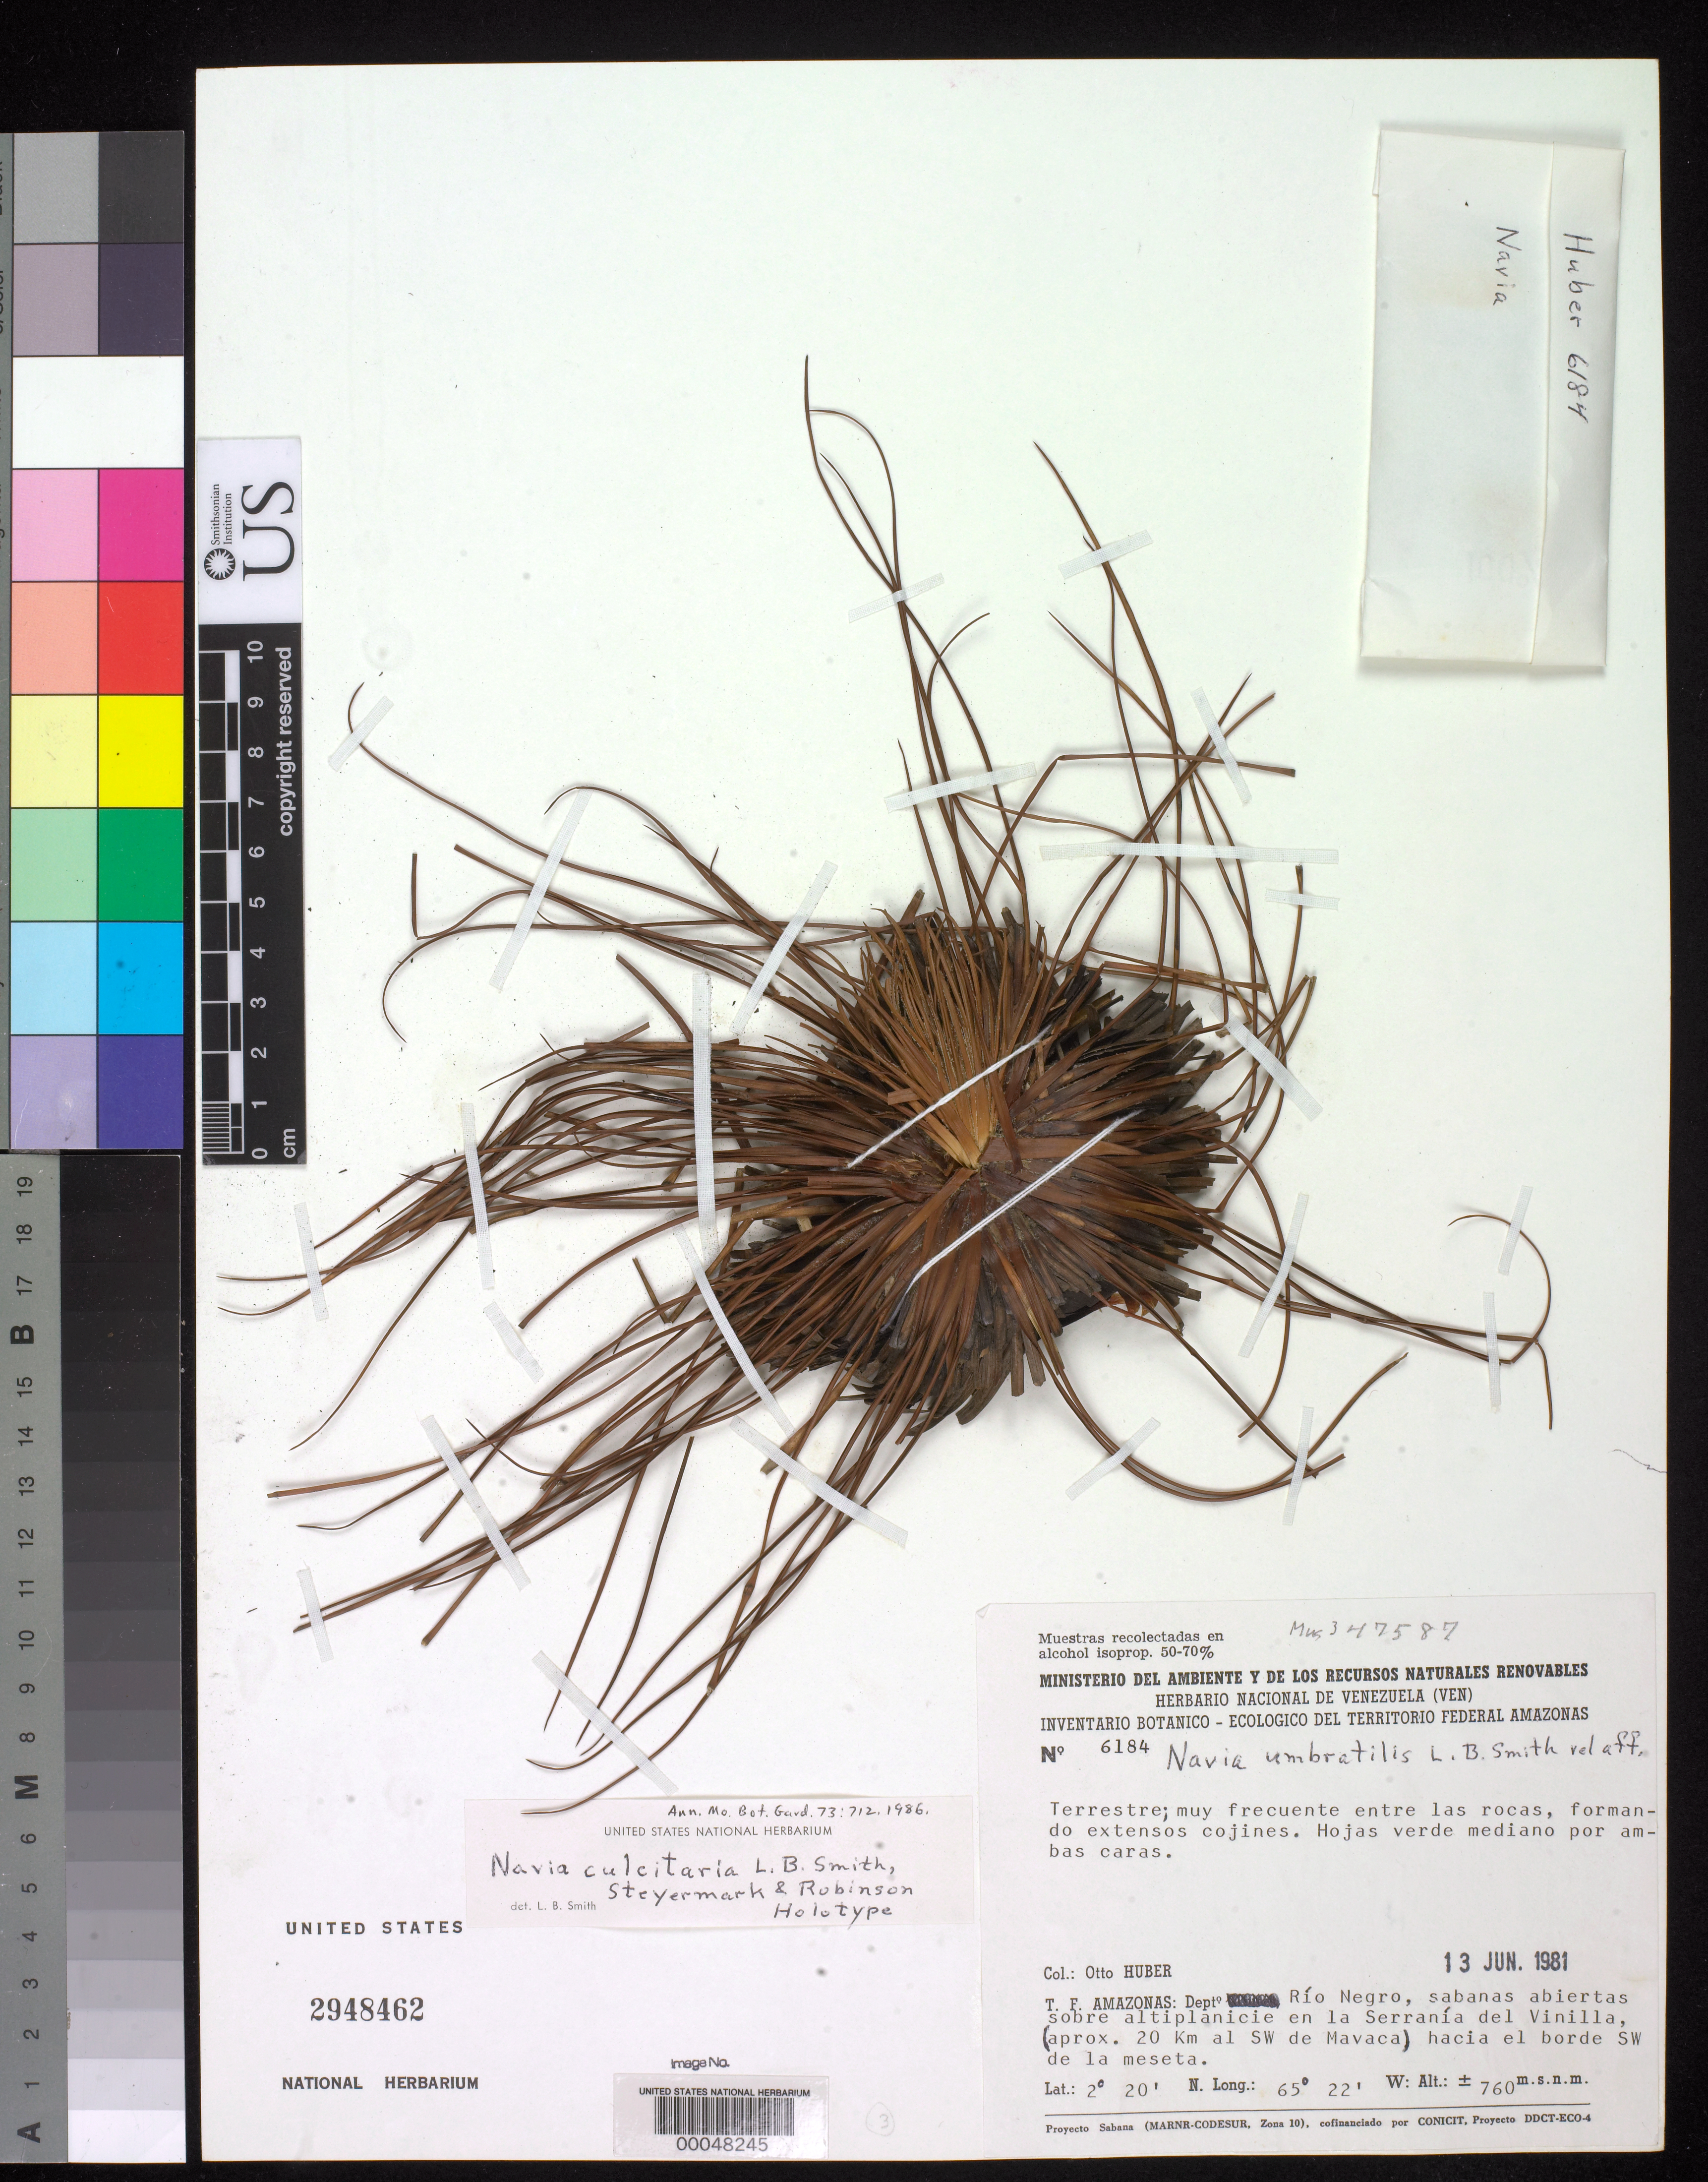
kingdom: Plantae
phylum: Tracheophyta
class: Liliopsida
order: Poales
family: Bromeliaceae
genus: Navia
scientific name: Navia culcitaria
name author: L.B. Sm.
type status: Holotype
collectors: O. Huber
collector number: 6184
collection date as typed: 13 Jun 1981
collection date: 1981-06-13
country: Venezuela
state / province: Amazonas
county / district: Rio Negro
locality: Grasslands on top of Serrania del Vinilla, 20 km. SW of Mavaca.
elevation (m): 760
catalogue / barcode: US 2948462